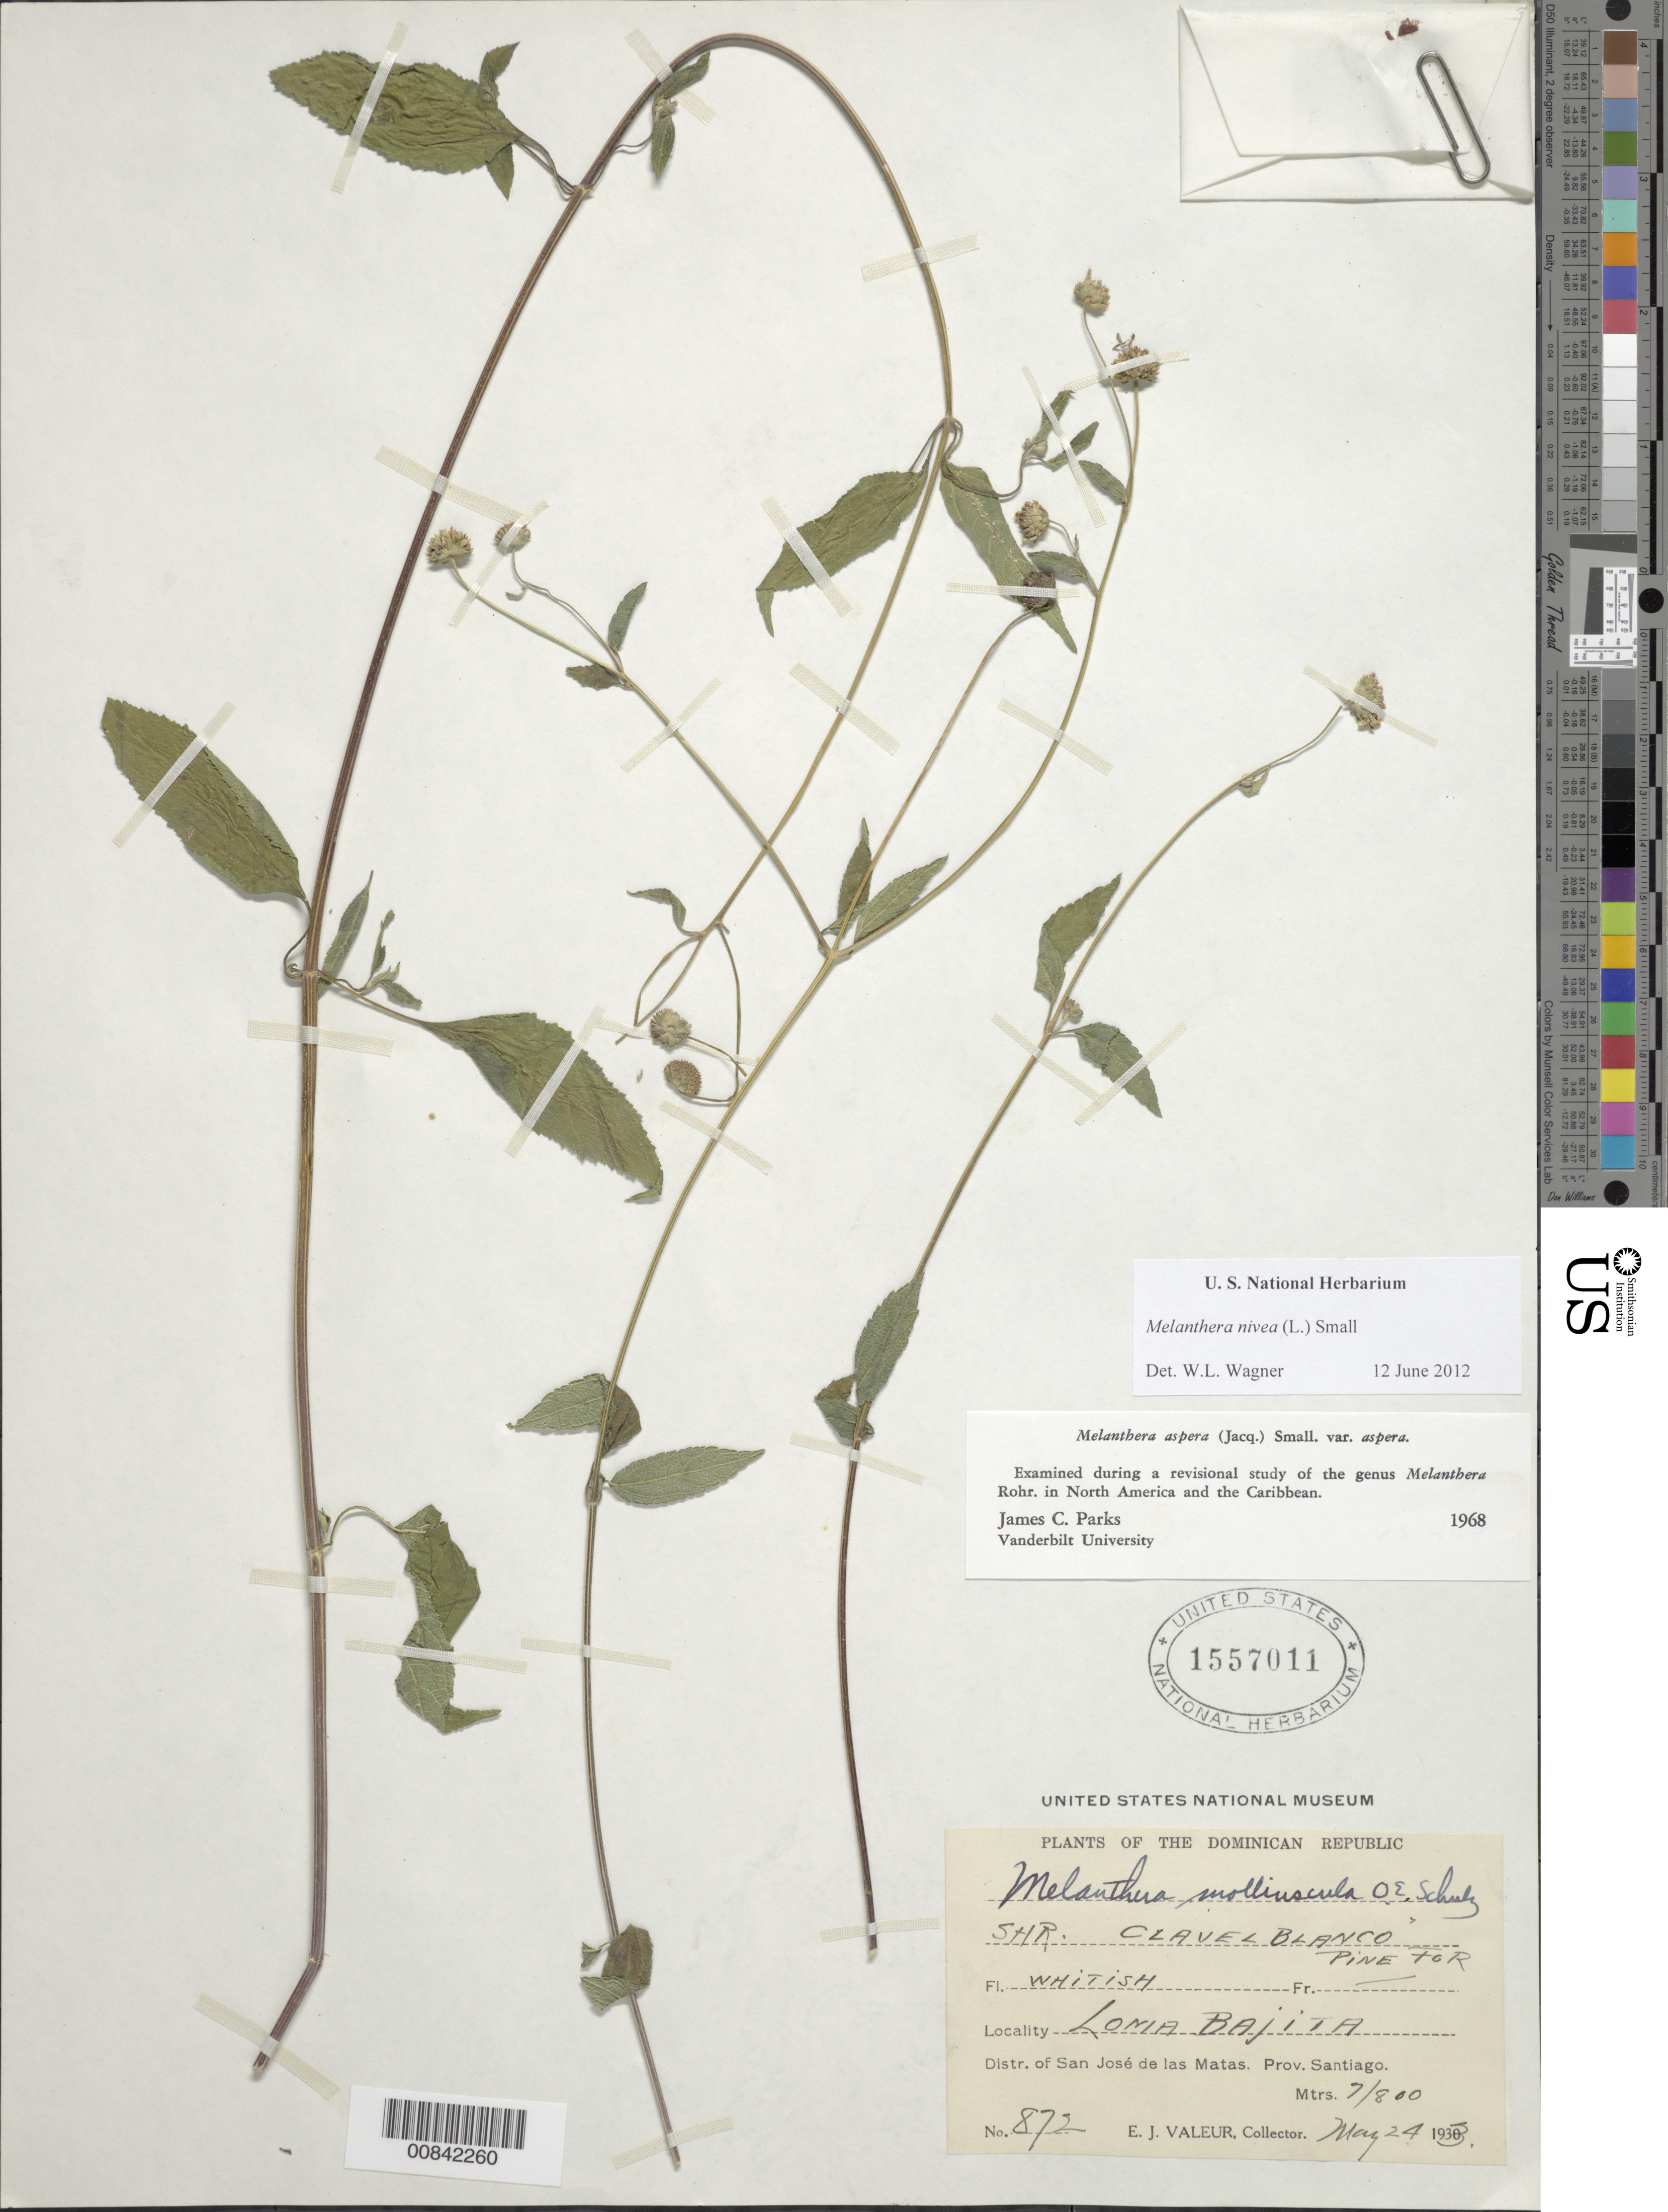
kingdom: Plantae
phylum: Tracheophyta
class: Magnoliopsida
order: Asterales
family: Asteraceae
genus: Melanthera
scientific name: Melanthera nivea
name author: (L.) Small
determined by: Parks, J. C.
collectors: E. Valeur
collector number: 872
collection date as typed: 24 May 1933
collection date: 1933-05-24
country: Dominican Republic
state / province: Santiago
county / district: San José de las Matas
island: Hispaniola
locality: Loma Bajita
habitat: Pine forest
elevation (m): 700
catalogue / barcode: US 1557011